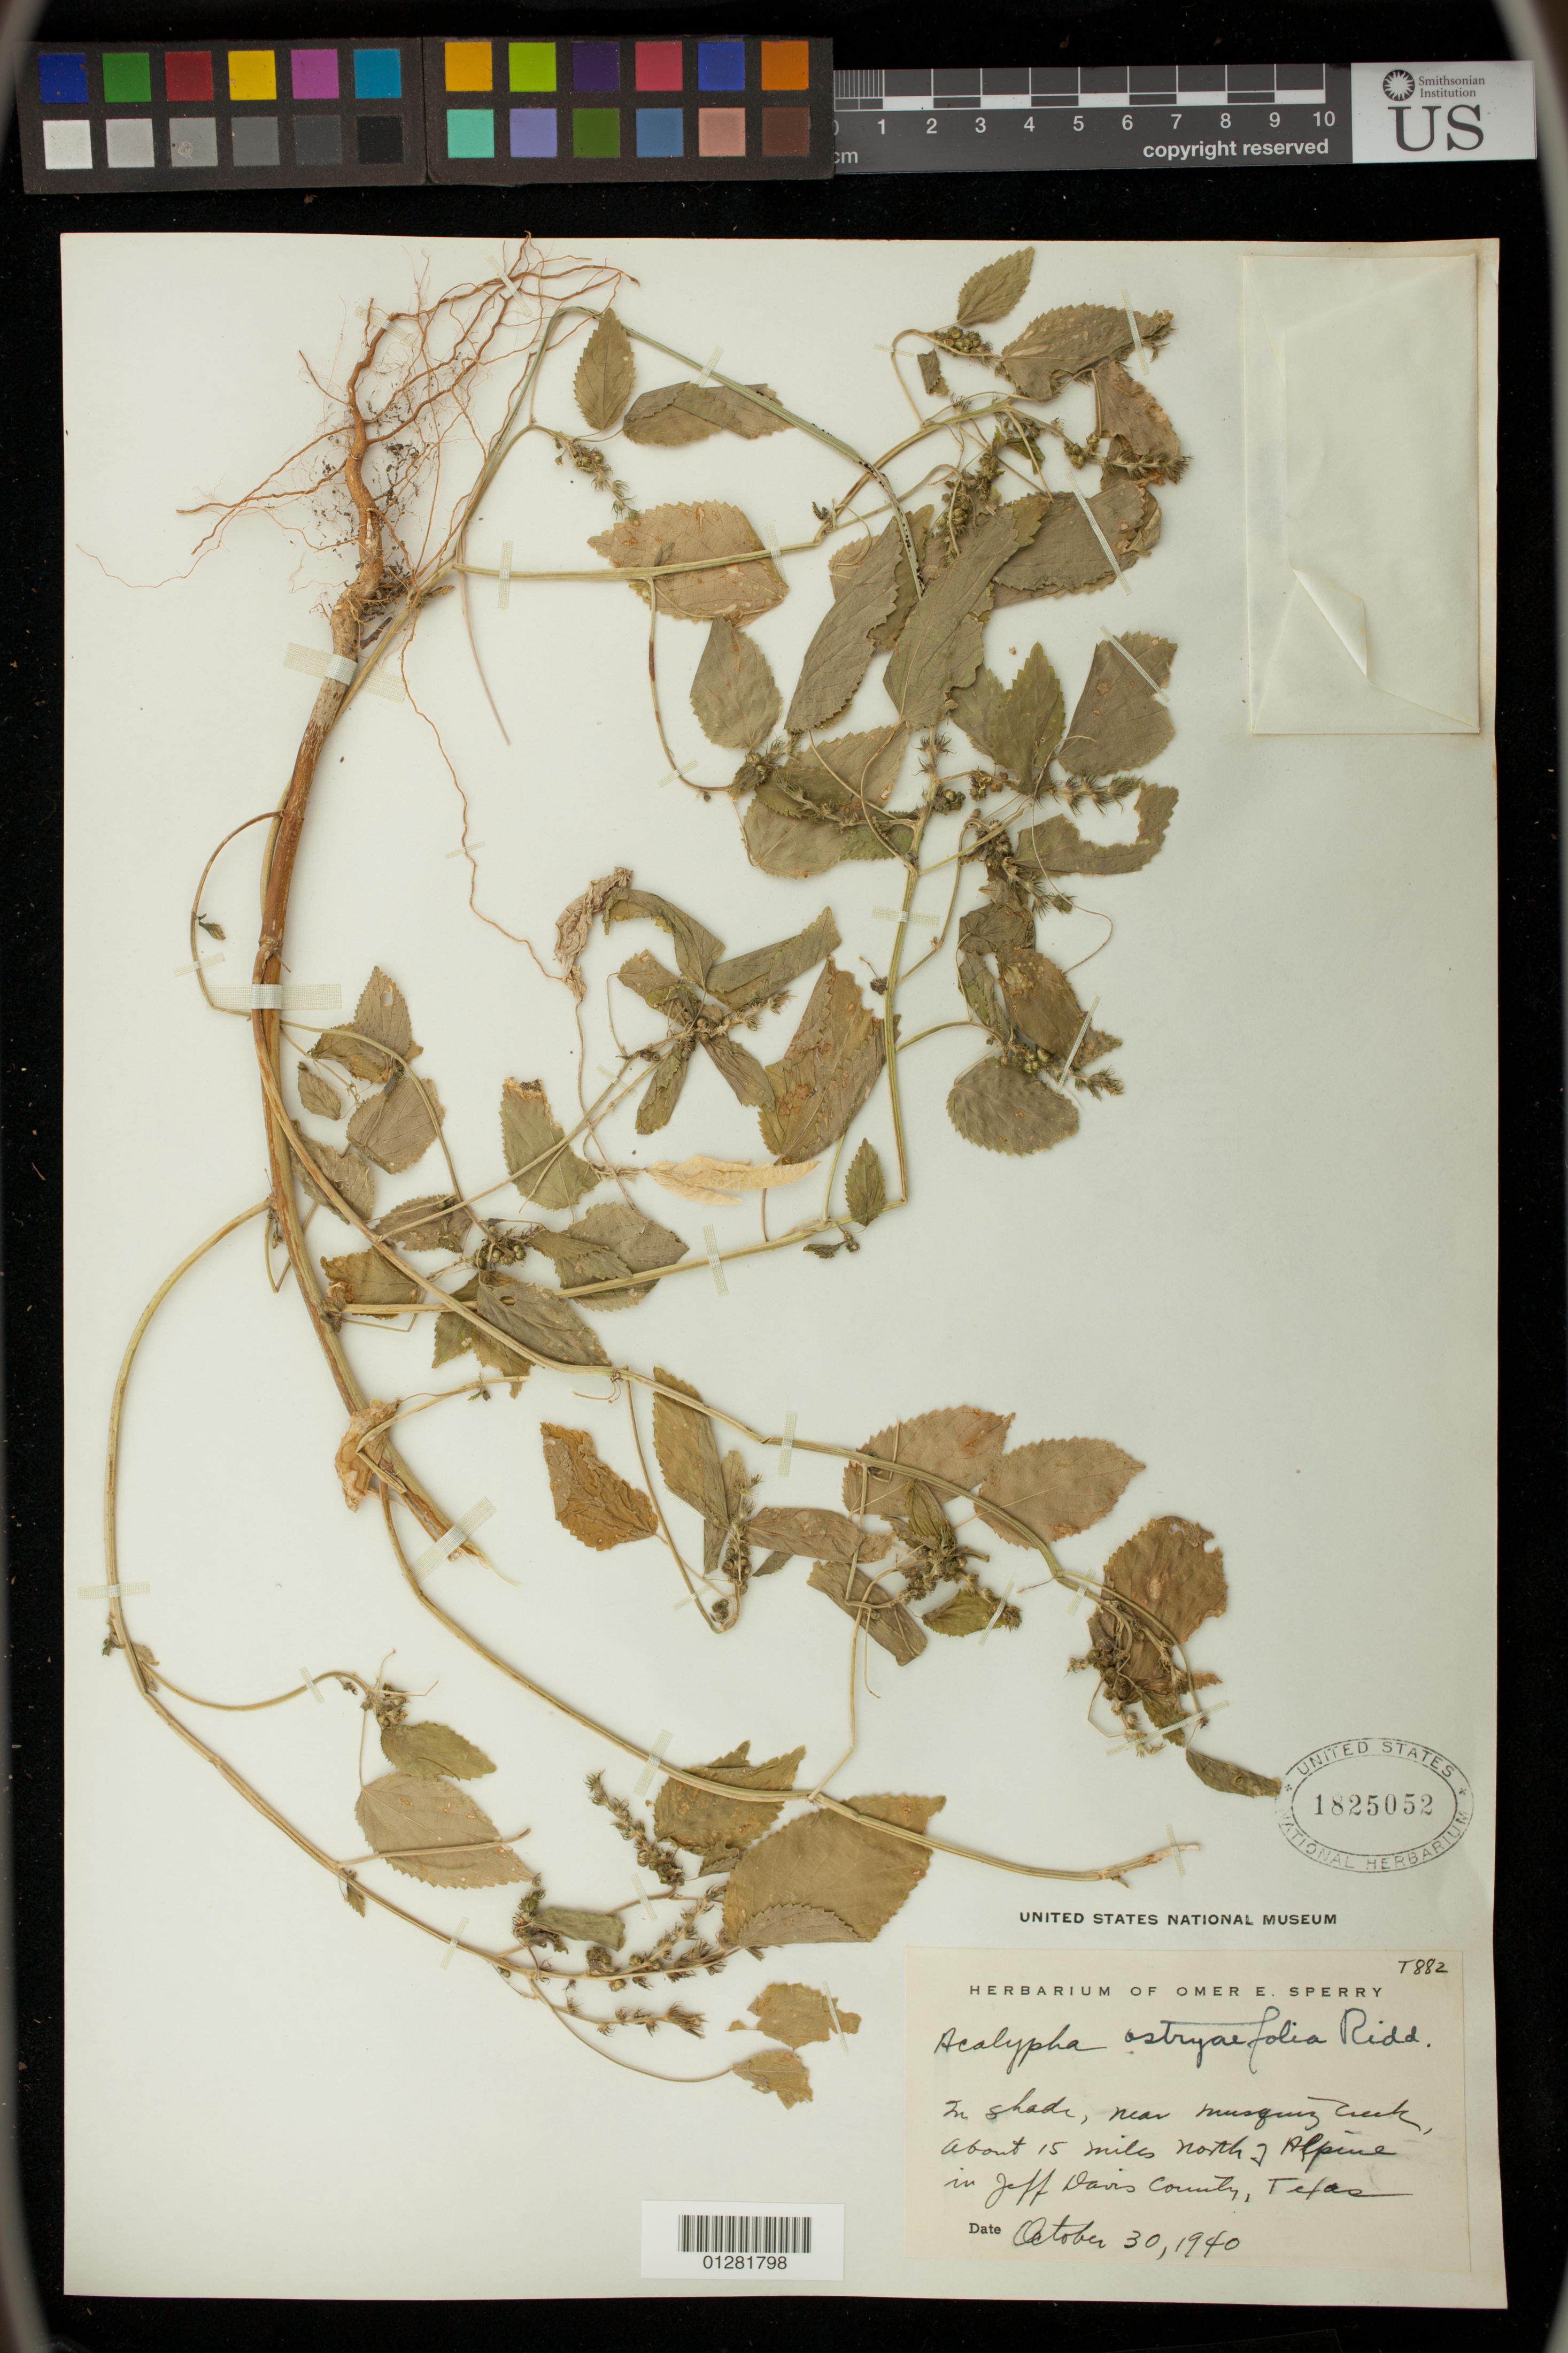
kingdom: Plantae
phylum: Tracheophyta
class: Magnoliopsida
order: Malpighiales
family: Euphorbiaceae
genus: Acalypha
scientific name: Acalypha ostryifolia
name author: Ridd.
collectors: O. E. Sperry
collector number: T882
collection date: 1940-10-30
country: United States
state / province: Texas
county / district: Brewster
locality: About 15 miles north of Alpine in Jeff Davis County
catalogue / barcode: US 1825052